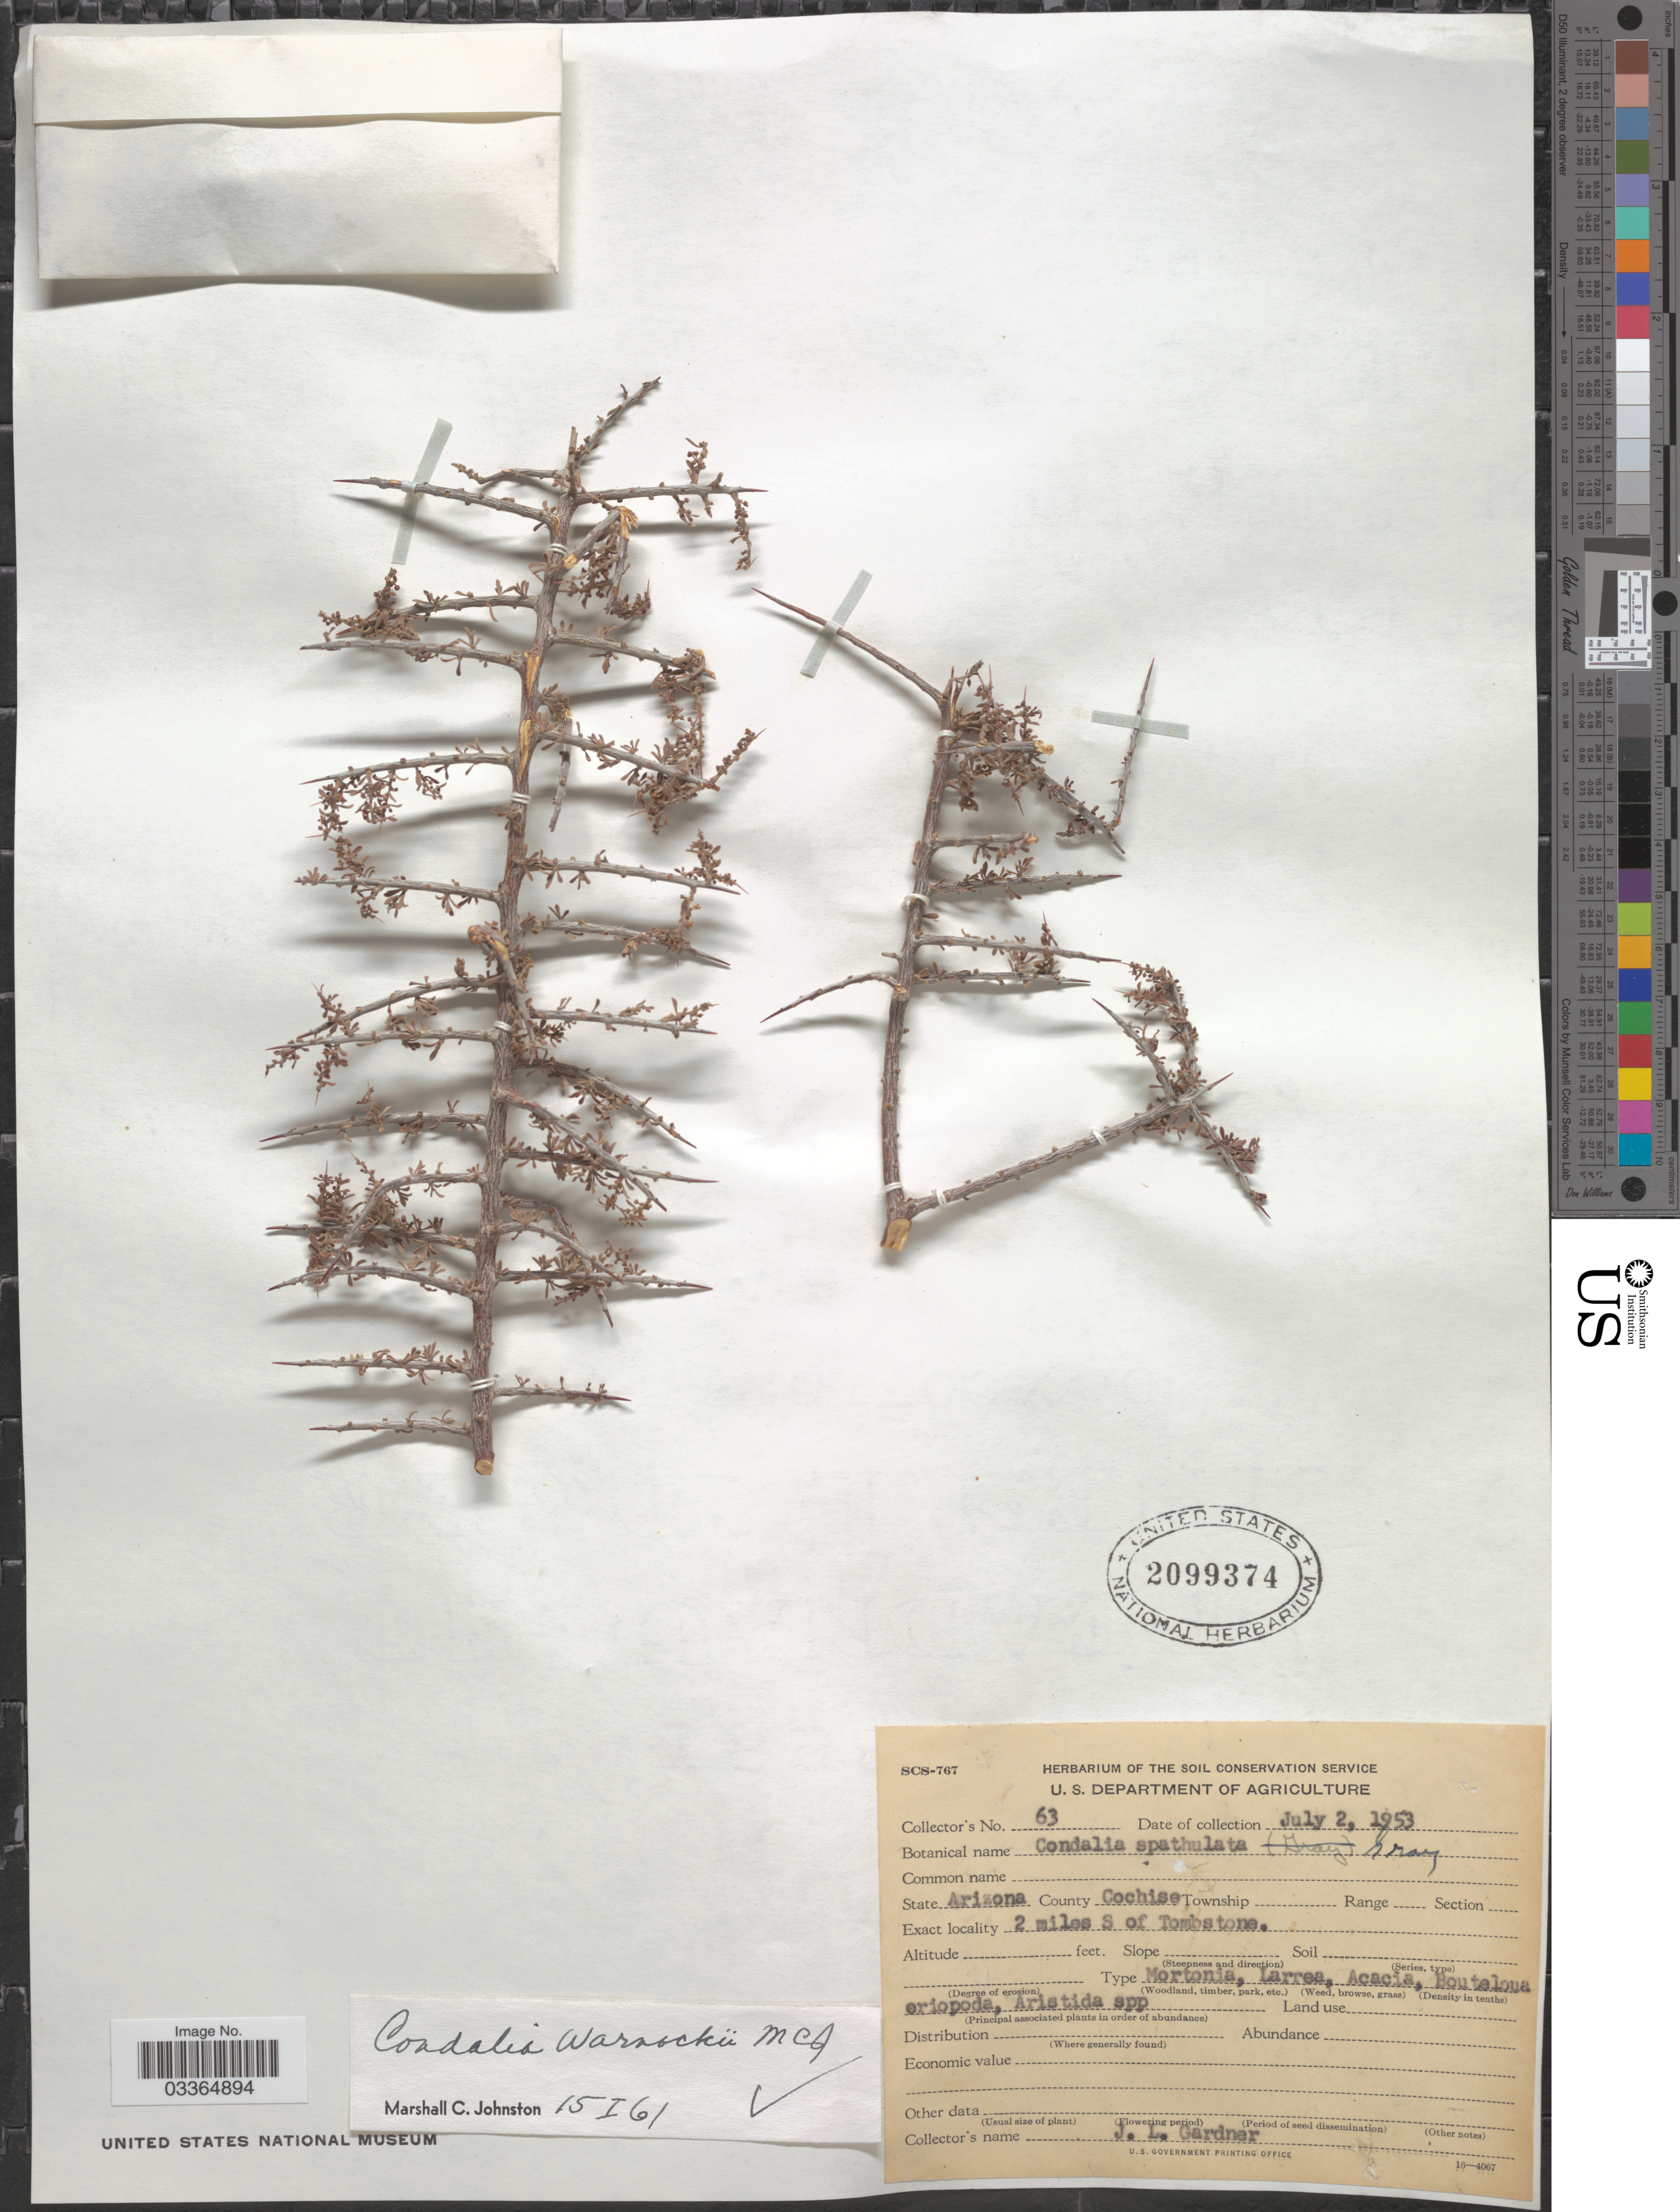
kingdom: Plantae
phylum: Tracheophyta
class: Magnoliopsida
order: Rosales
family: Rhamnaceae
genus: Condalia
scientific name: Condalia warnockii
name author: M.C. Johnst.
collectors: J. L. Gardner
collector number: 63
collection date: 1953-07-02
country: United States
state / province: Arizona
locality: County Cochise. 2 miles S of Tombstone.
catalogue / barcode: US 2099374